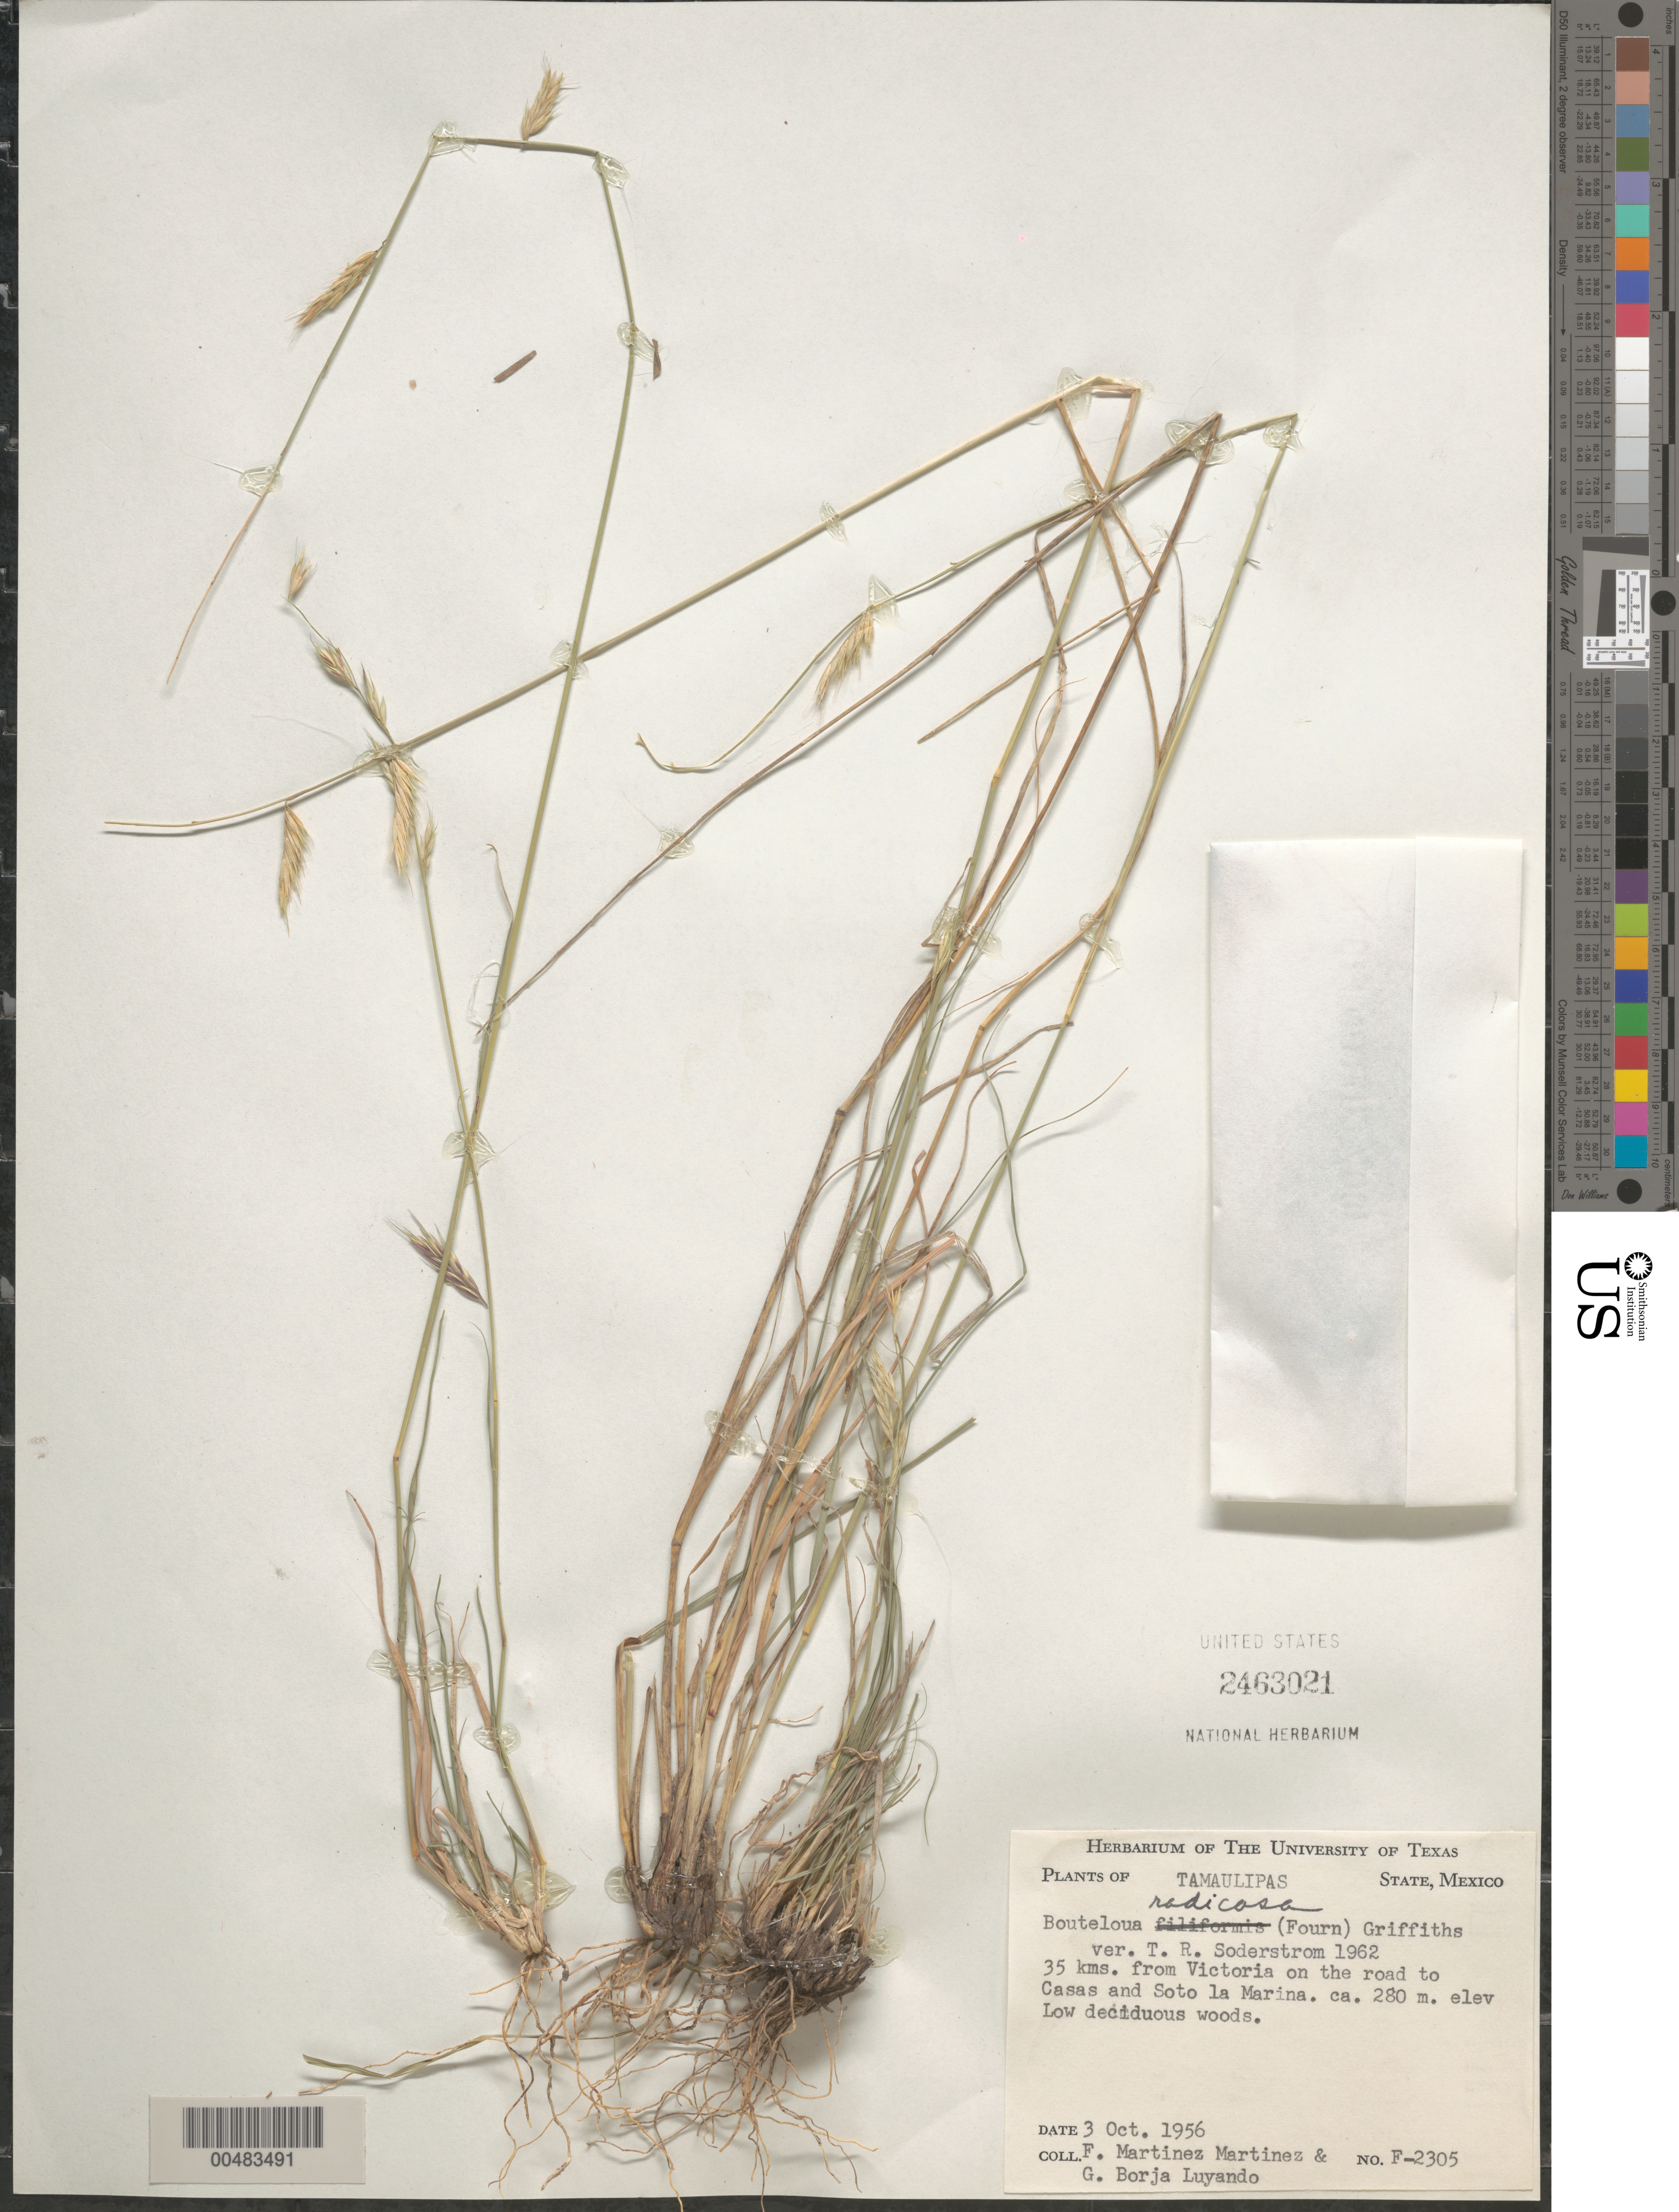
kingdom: Plantae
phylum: Tracheophyta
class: Liliopsida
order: Poales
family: Poaceae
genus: Bouteloua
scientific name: Bouteloua radicosa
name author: (E. Fourn.) Griffiths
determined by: Soderstrom, T. R.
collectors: F. Martinez-M. & G. Borja-Luyando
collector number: F-2305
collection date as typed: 3 Oct 1956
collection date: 1956-10-03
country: Mexico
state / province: Tamaulipas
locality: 35 km from Victoria on the road to Casas and Soto la Marina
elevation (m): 280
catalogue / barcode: US 2463021